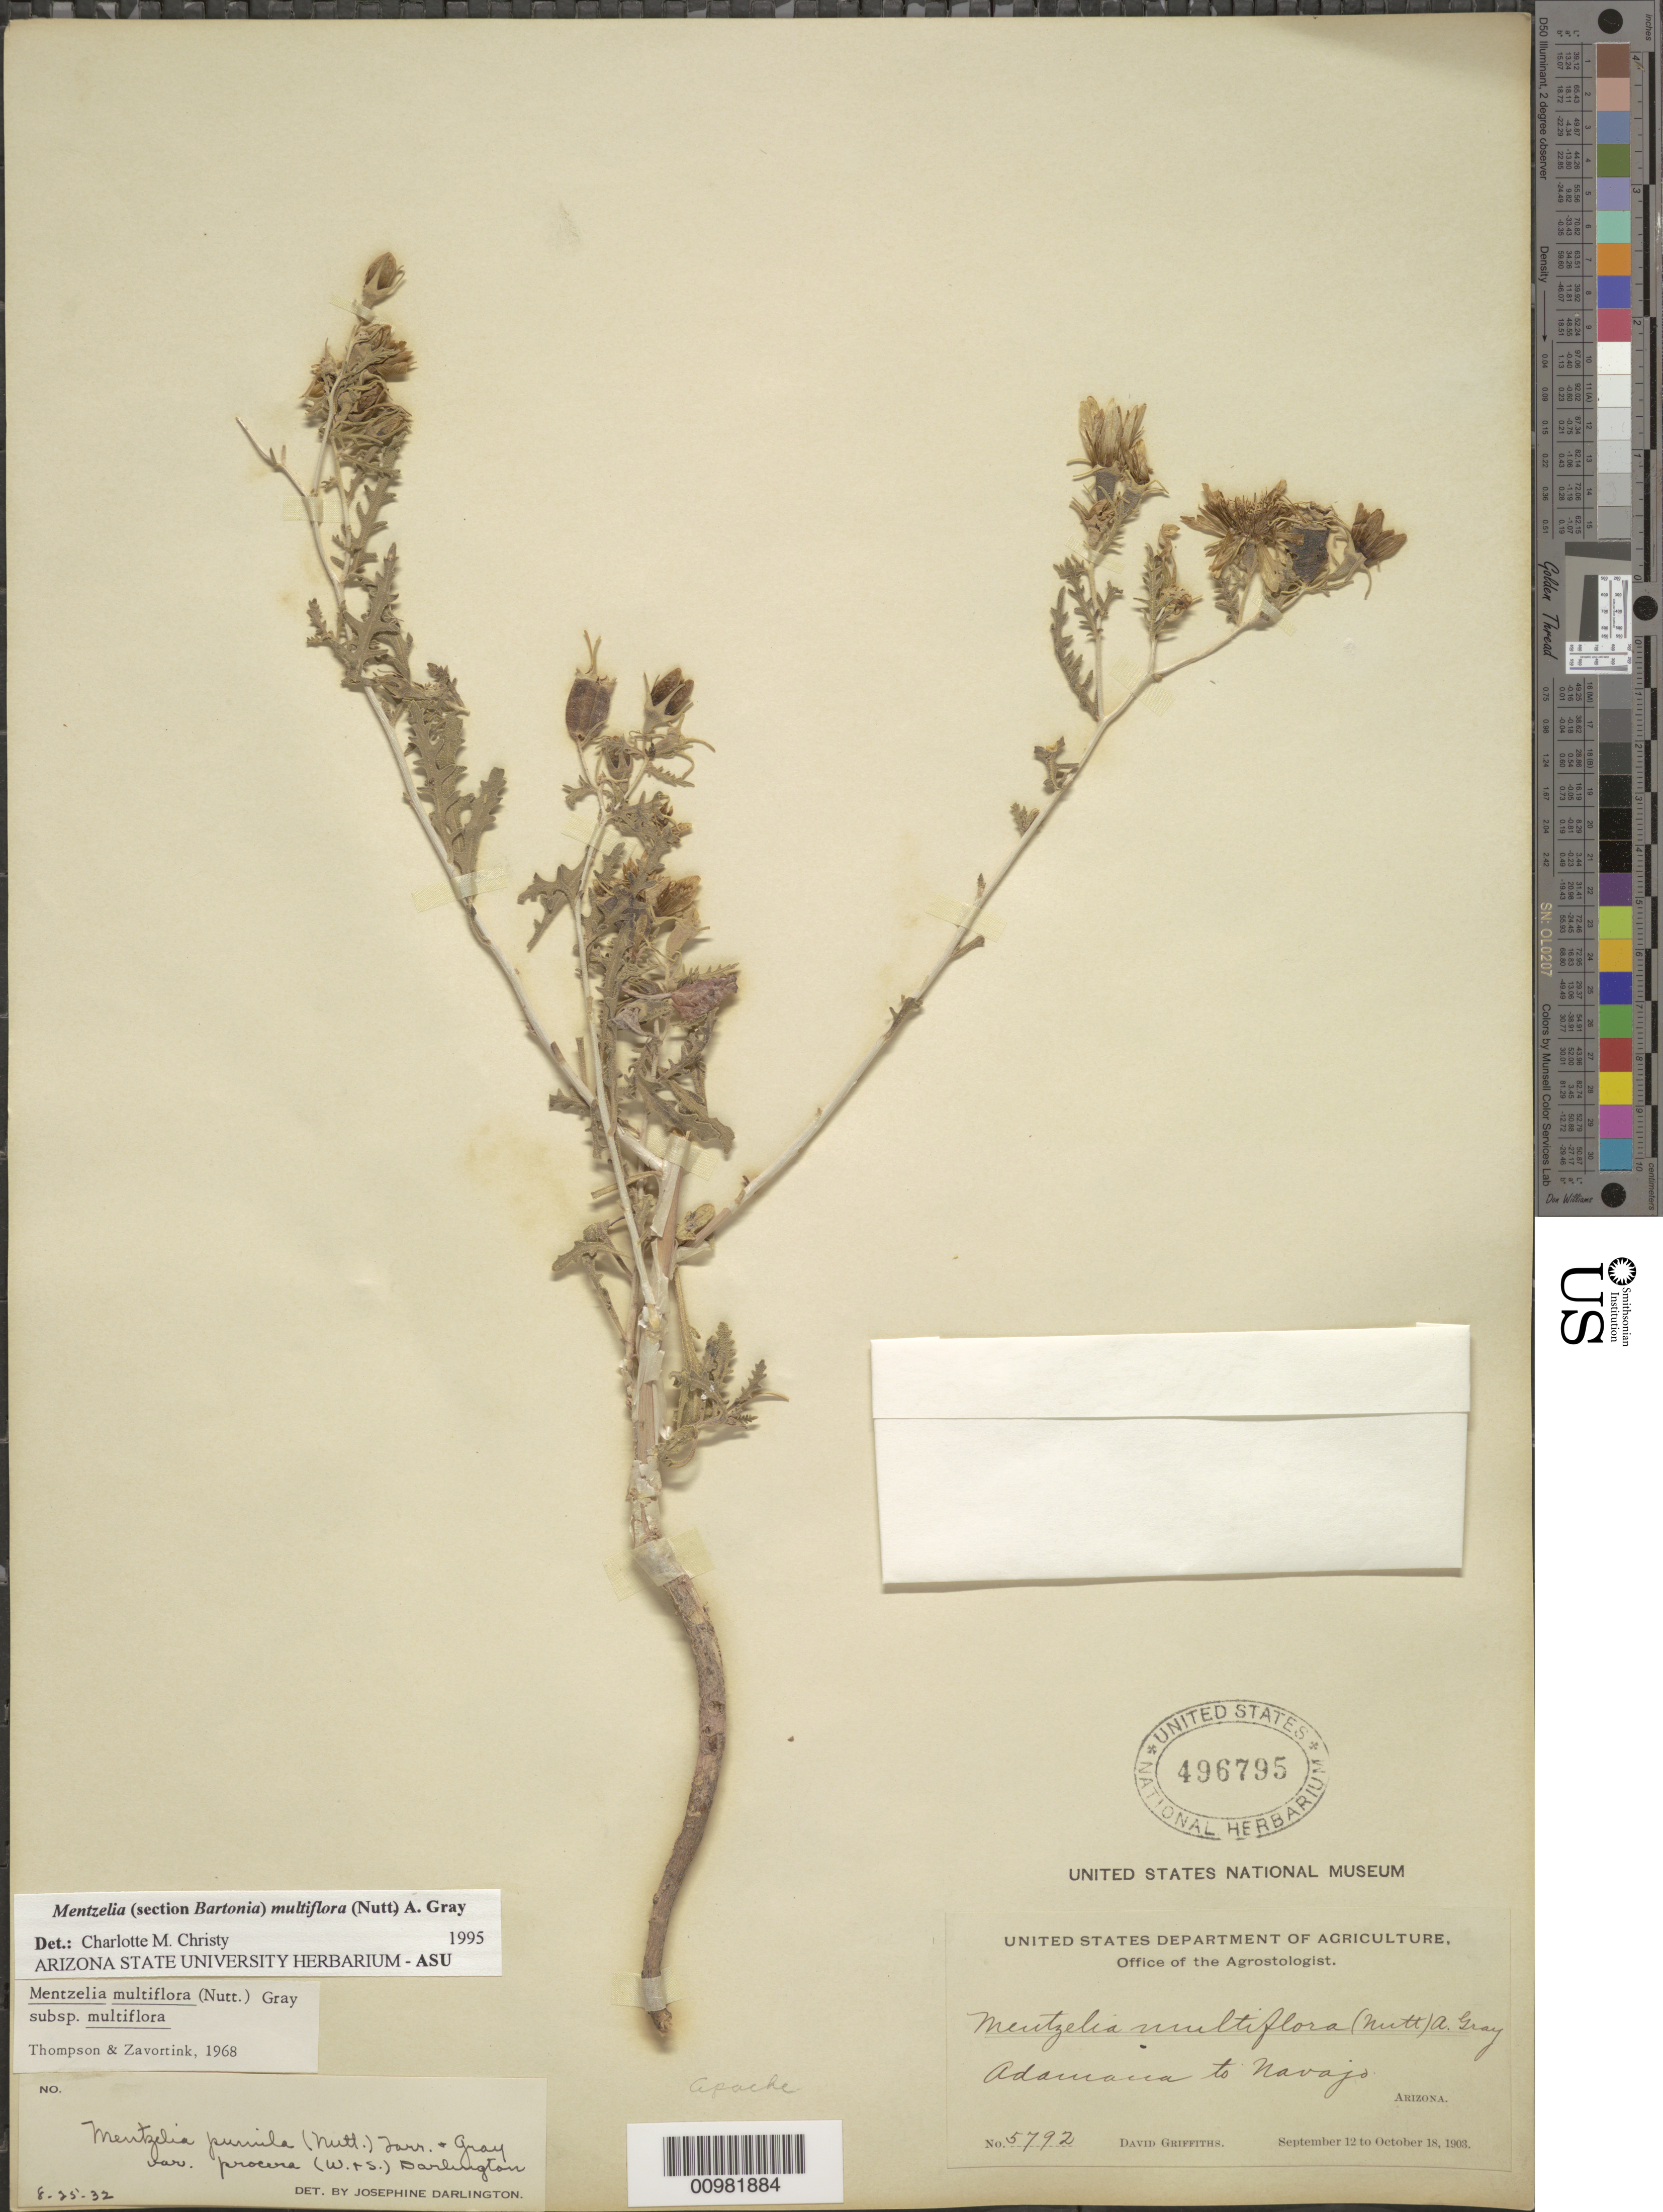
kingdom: Plantae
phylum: Tracheophyta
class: Magnoliopsida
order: Cornales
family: Loasaceae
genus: Mentzelia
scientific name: Mentzelia multiflora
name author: (Nutt.) A. Gray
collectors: D. Griffiths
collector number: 5792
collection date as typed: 12 Sep 1903 to 18 Oct 1903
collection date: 1903-09-12/1903-10-18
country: United States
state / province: Arizona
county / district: Apache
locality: Adamana(?) to Navay's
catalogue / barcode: US 496795